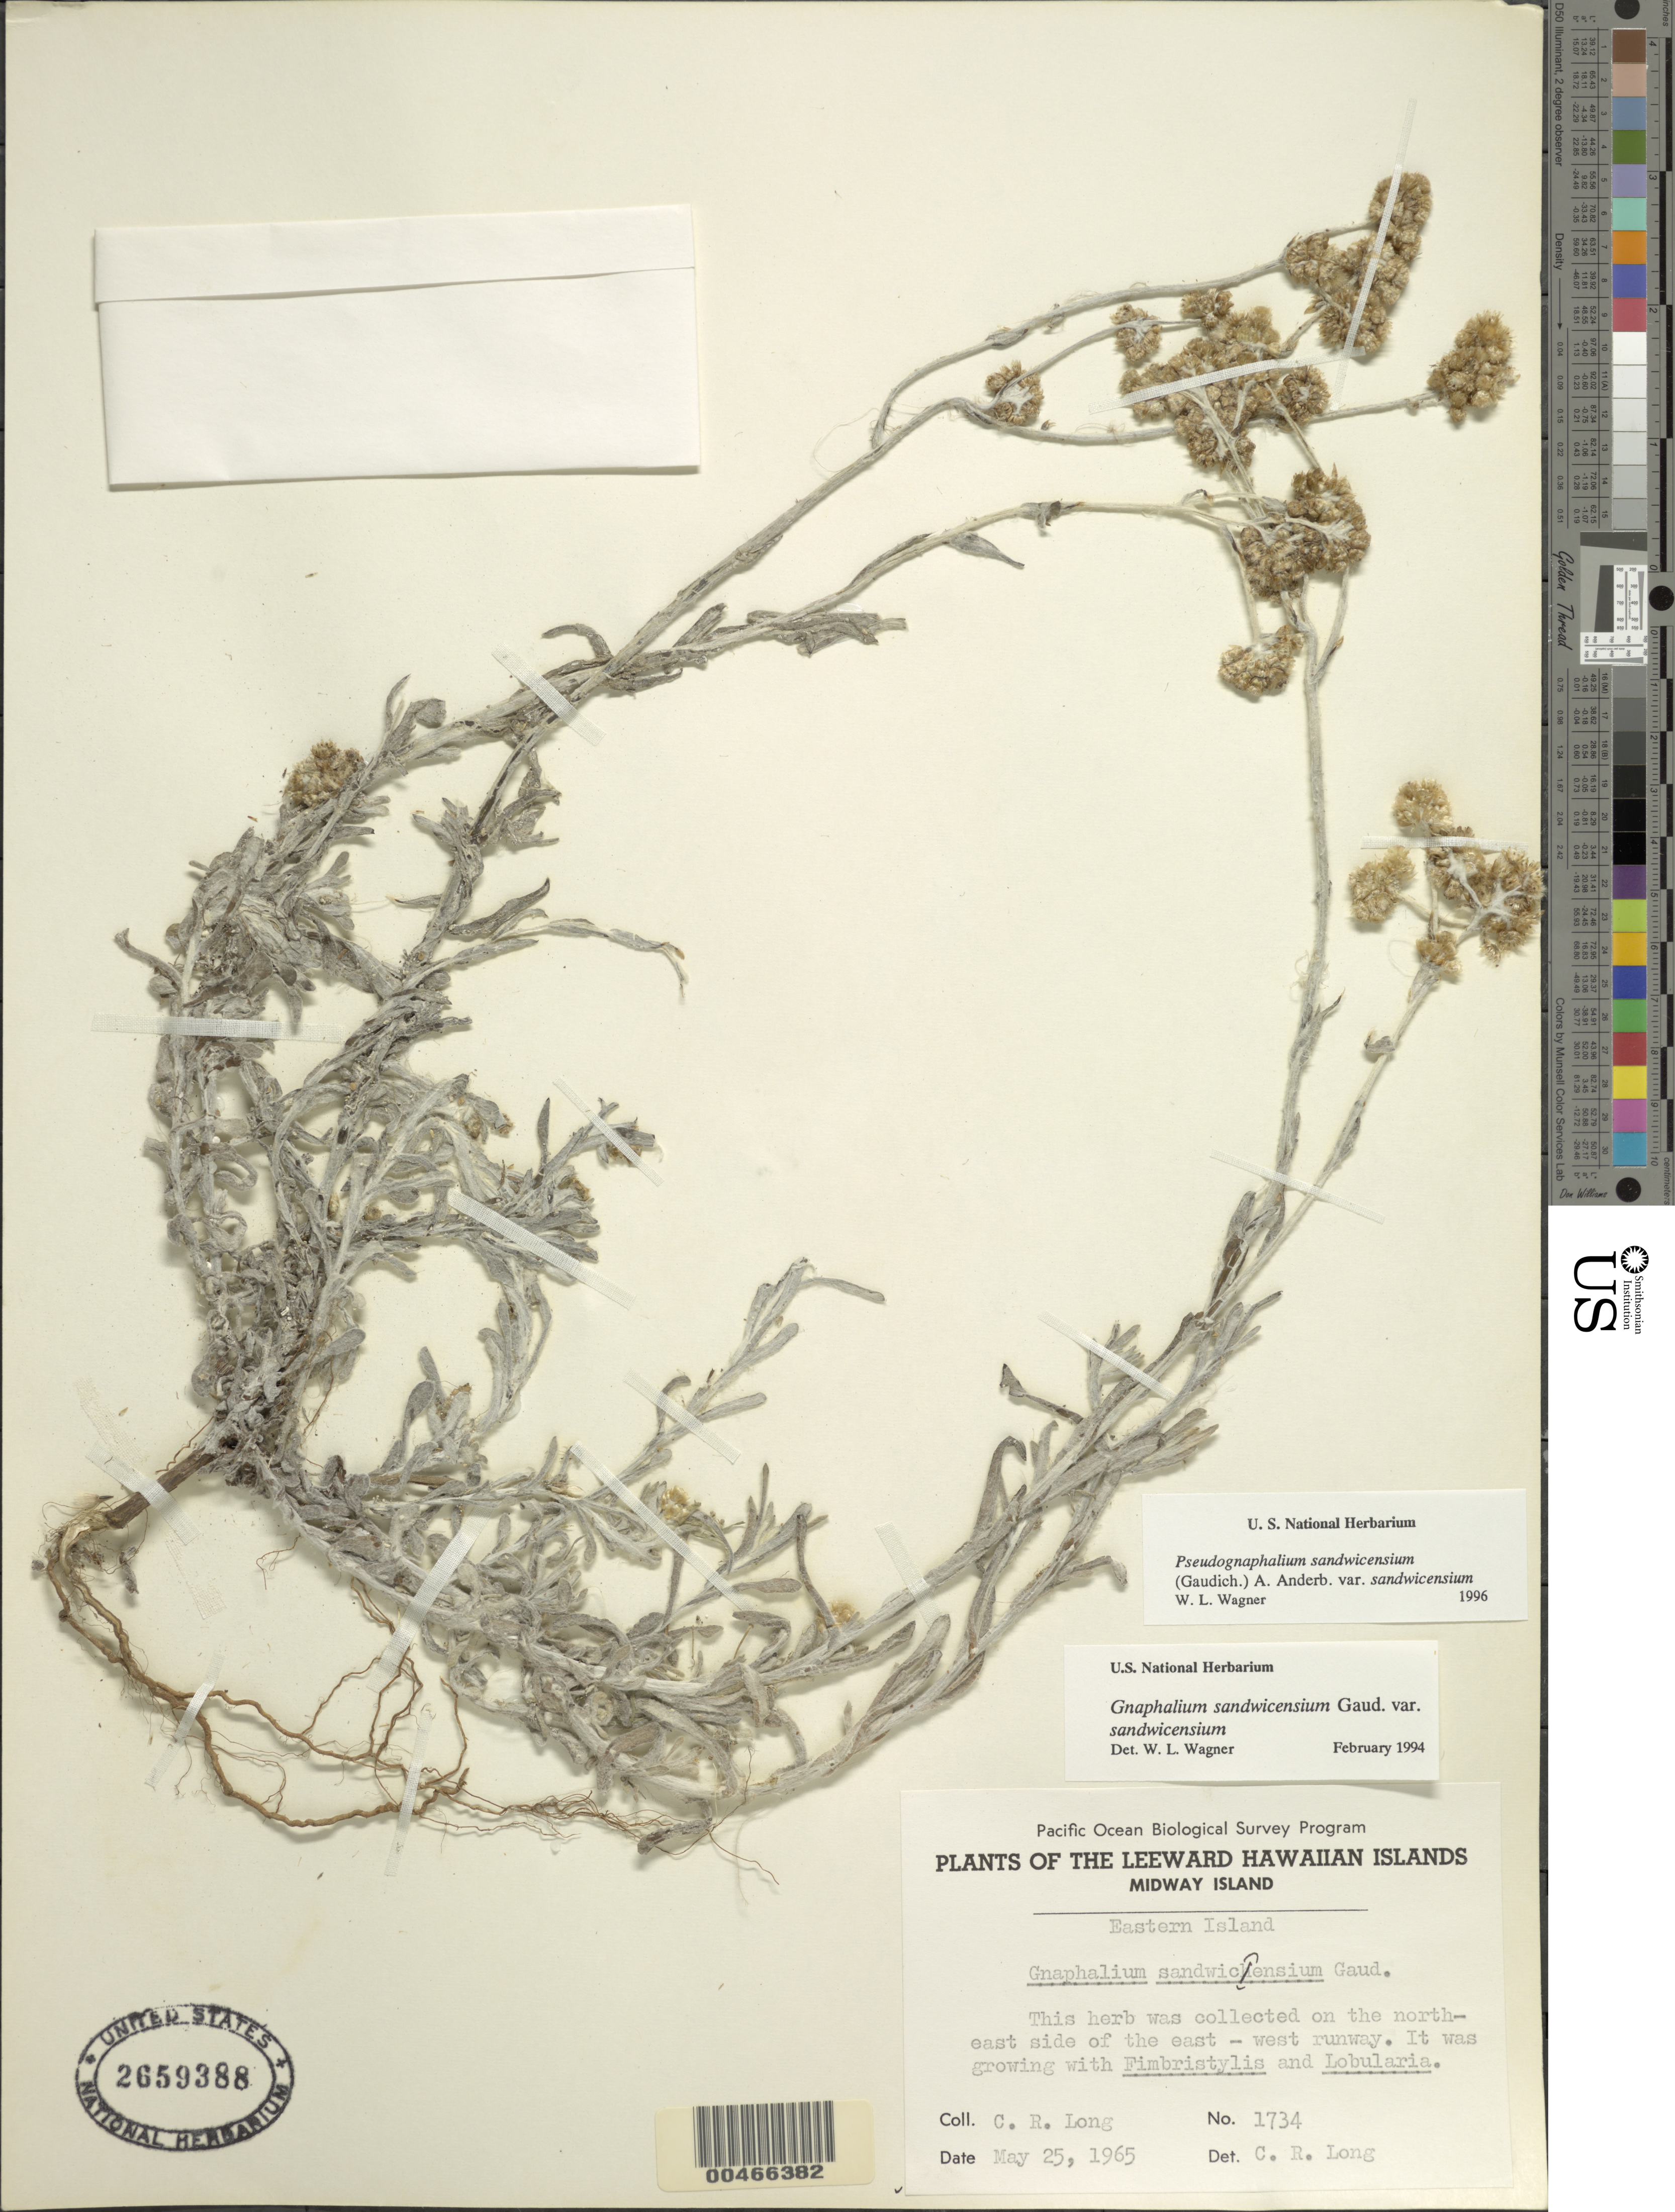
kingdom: Plantae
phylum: Tracheophyta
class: Magnoliopsida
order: Asterales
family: Asteraceae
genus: Pseudognaphalium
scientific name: Pseudognaphalium sandwicensium var. sandwicensium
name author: (Gaudich.) Anderb.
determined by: Wagner, W. L., (BOT), Smithsonian Institution - National Museum of Natural History (UNITED STATES)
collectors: C. Long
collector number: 1734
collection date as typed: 25 May 1965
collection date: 1965-05-25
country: U.S. Administered Pacific Islands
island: Midway Atoll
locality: on the NE side of the E-W runway, Eastern Islet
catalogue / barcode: US 2659388